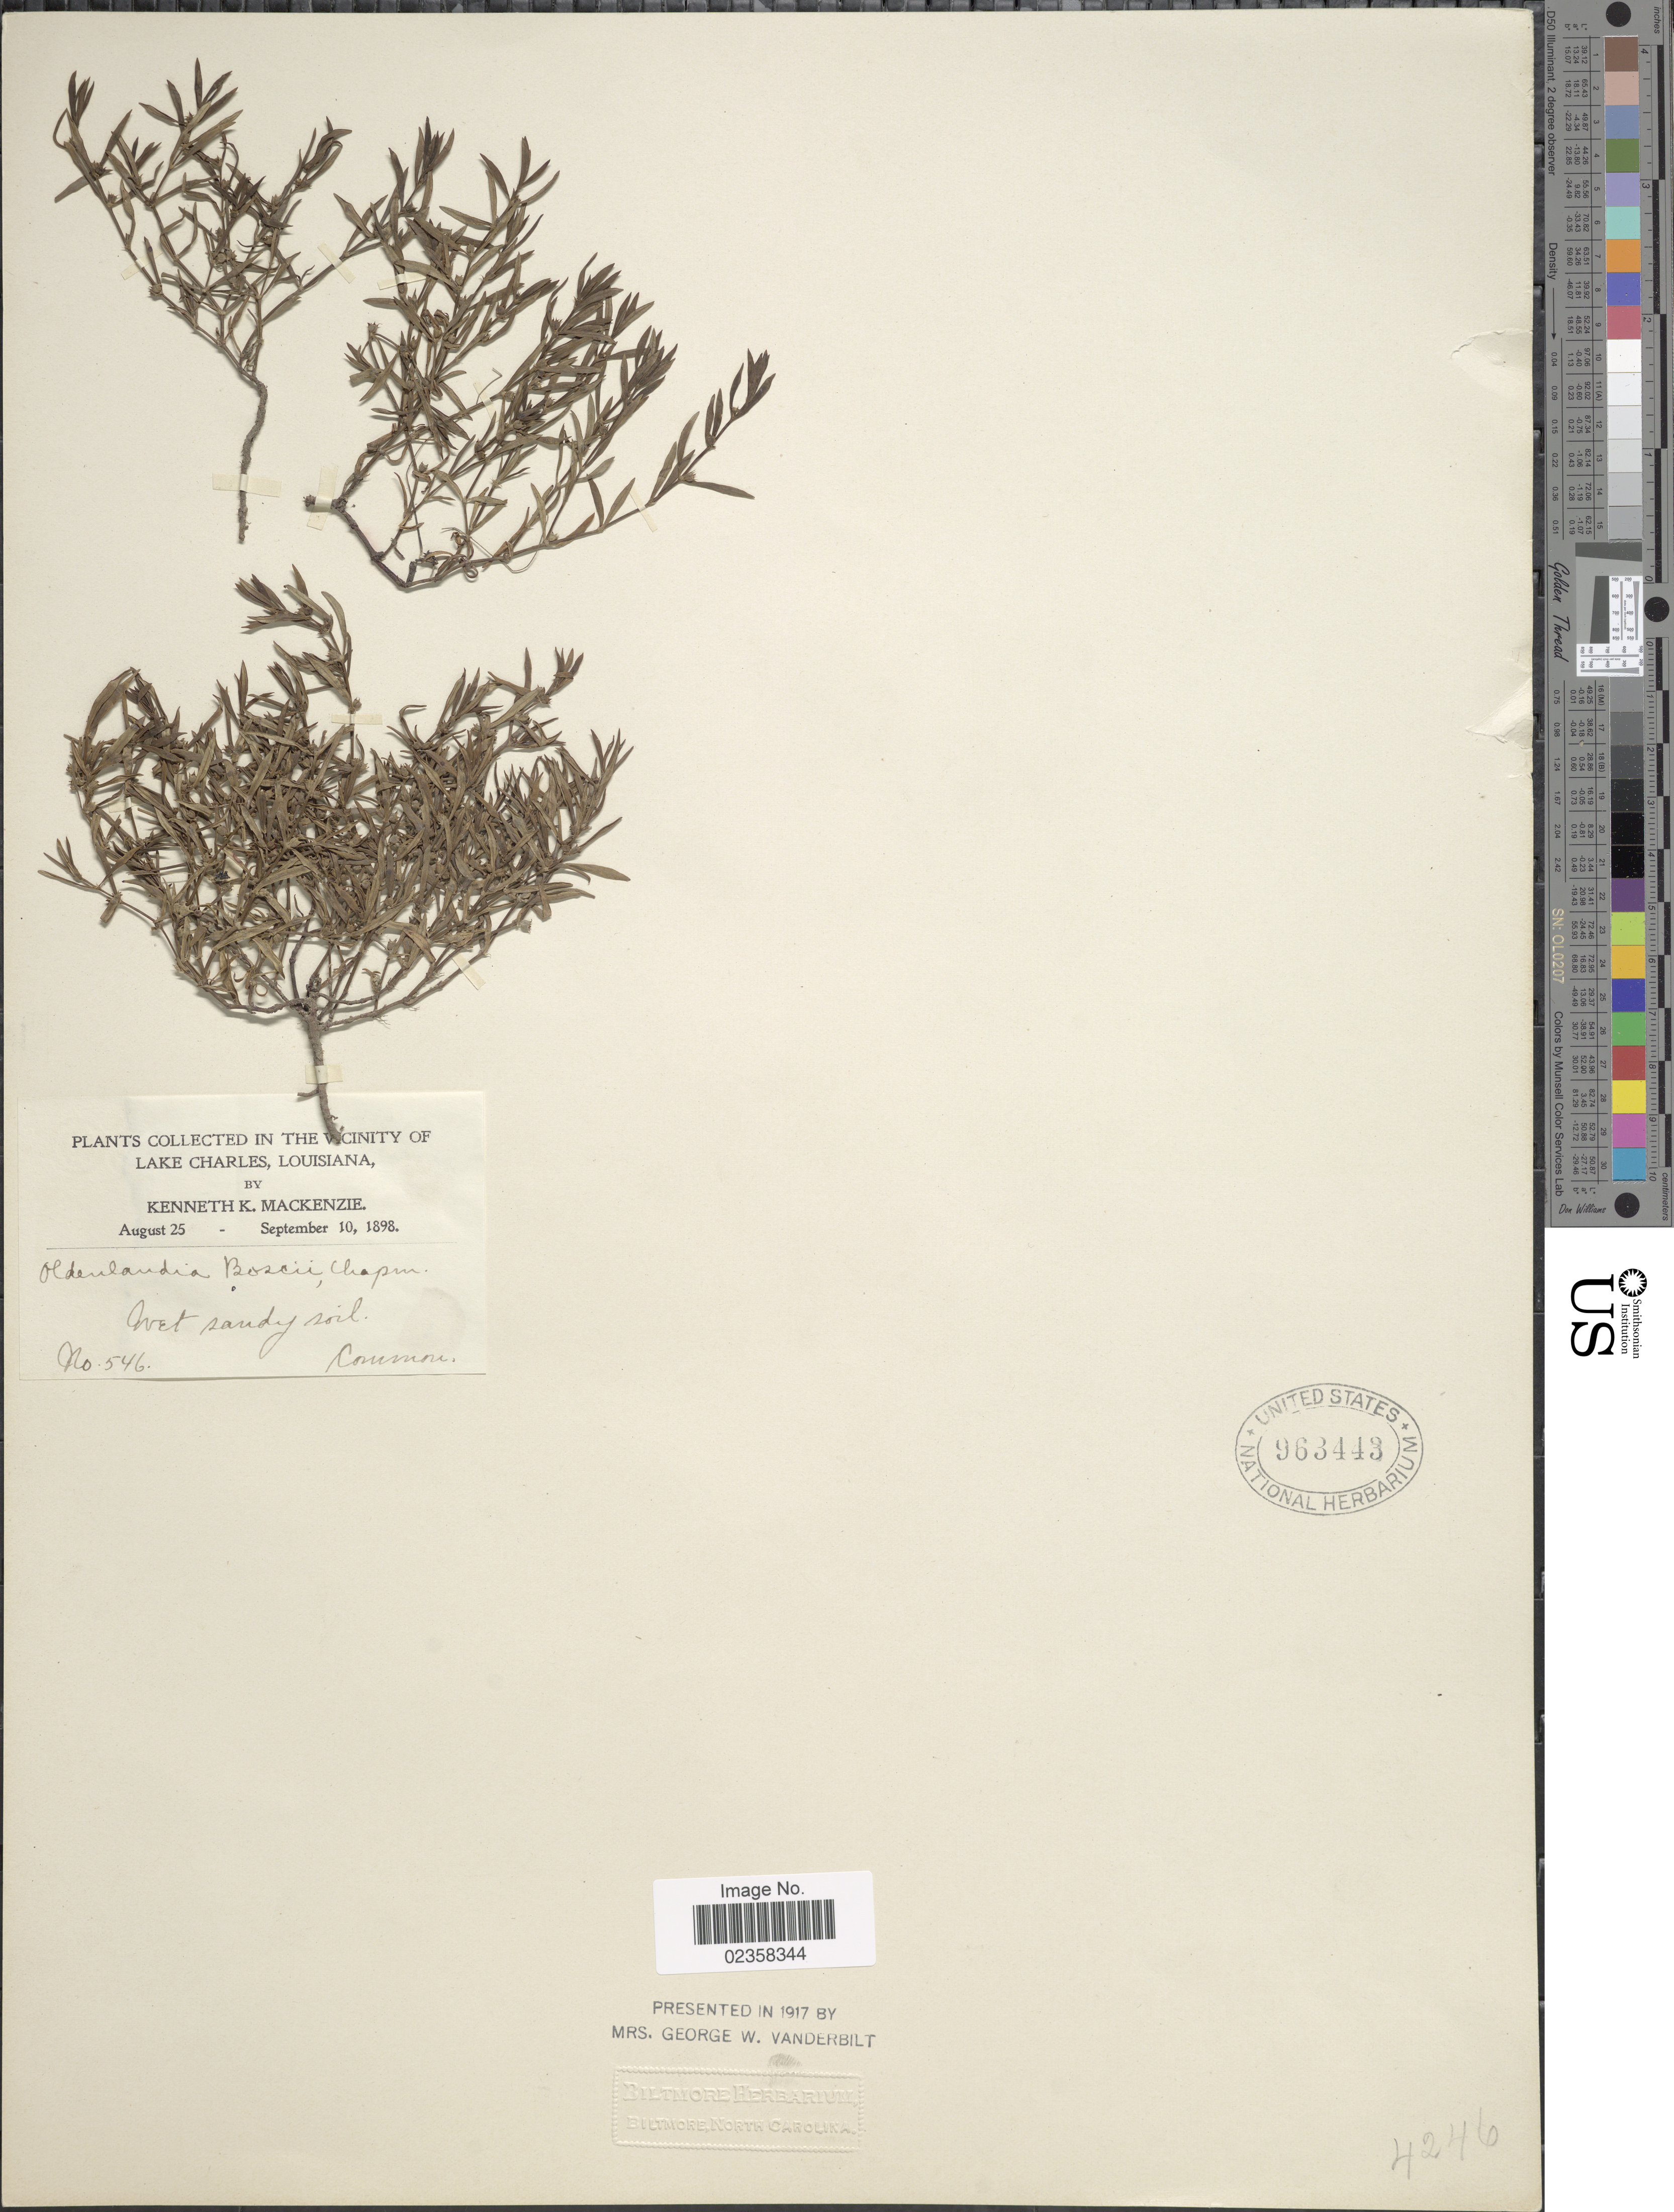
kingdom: Plantae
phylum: Tracheophyta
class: Magnoliopsida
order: Gentianales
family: Rubiaceae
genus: Oldenlandia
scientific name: Oldenlandia boscii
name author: (DC.) Chapm.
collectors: K. K. Mackenzie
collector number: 546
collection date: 1898-08-25/1898-09-10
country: United States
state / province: Louisiana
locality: In the vicinity of Lake Charles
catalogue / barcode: US 963443